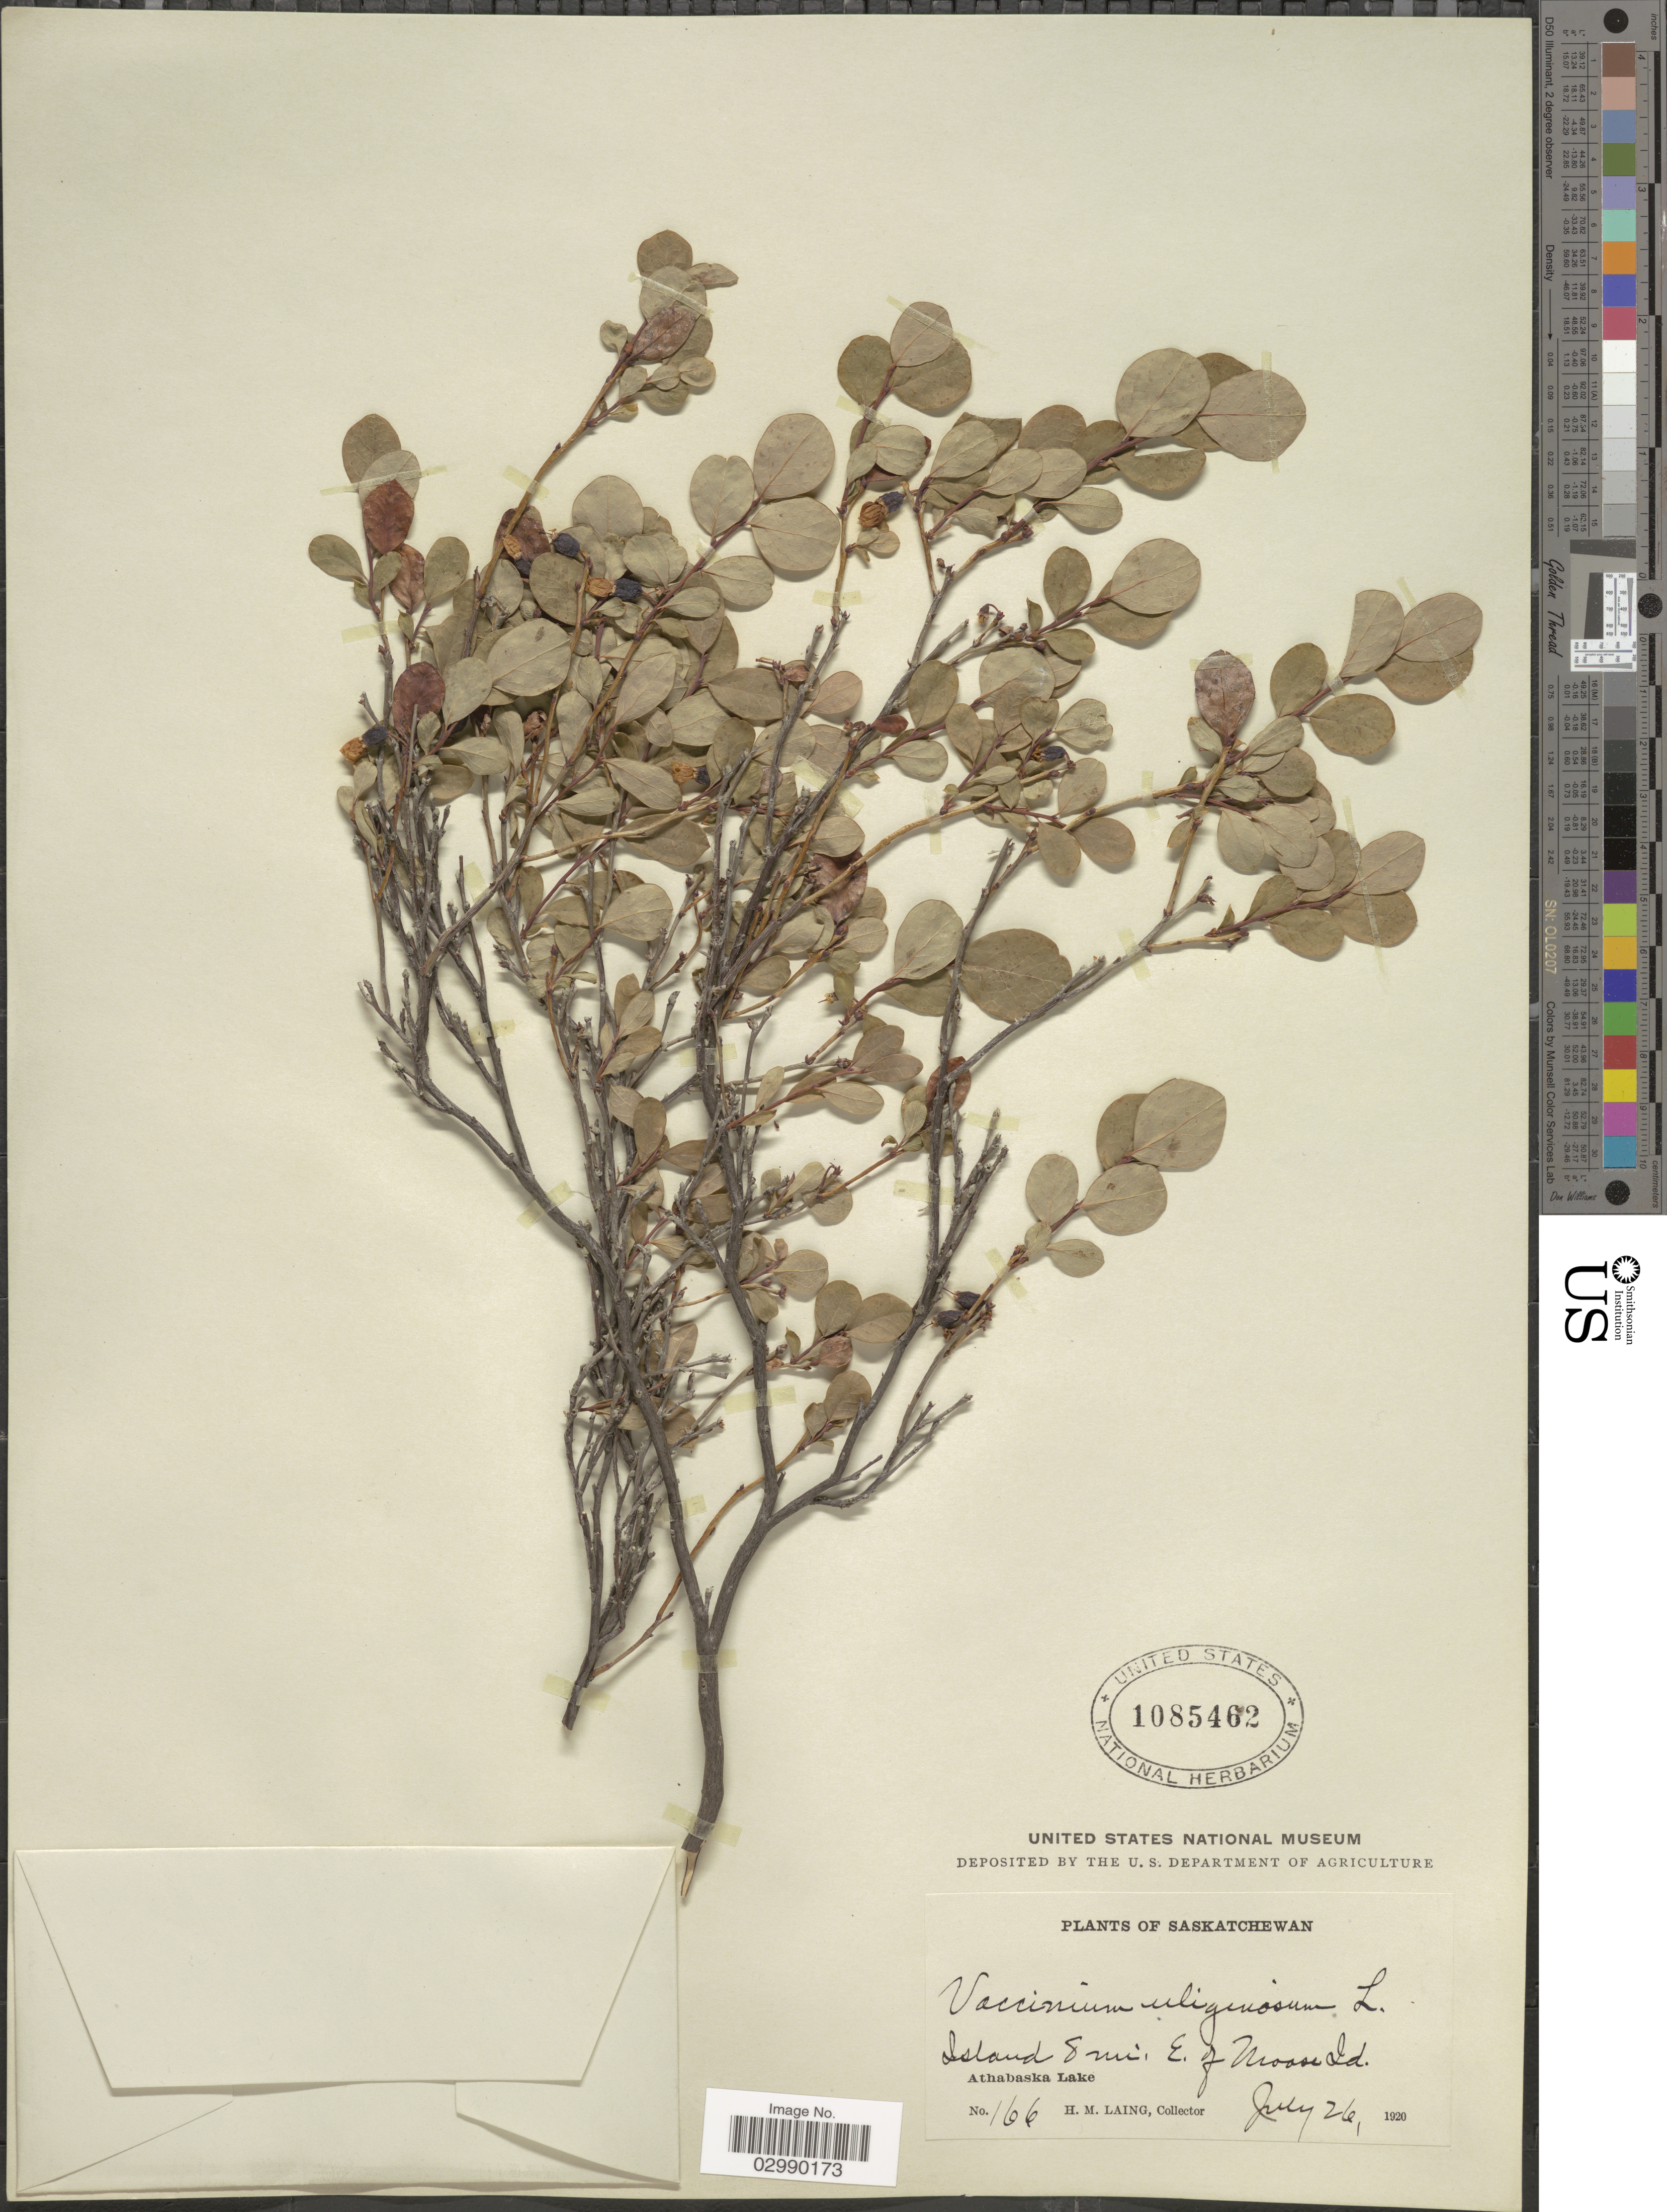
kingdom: Plantae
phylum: Tracheophyta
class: Magnoliopsida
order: Ericales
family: Ericaceae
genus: Vaccinium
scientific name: Vaccinium uliginosum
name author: L.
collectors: H. Laing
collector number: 166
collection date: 1920-07-26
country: Canada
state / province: Saskatchewan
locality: Island 8 mi, E. of Moose Id., Athabaska Lake.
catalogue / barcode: US 1085462